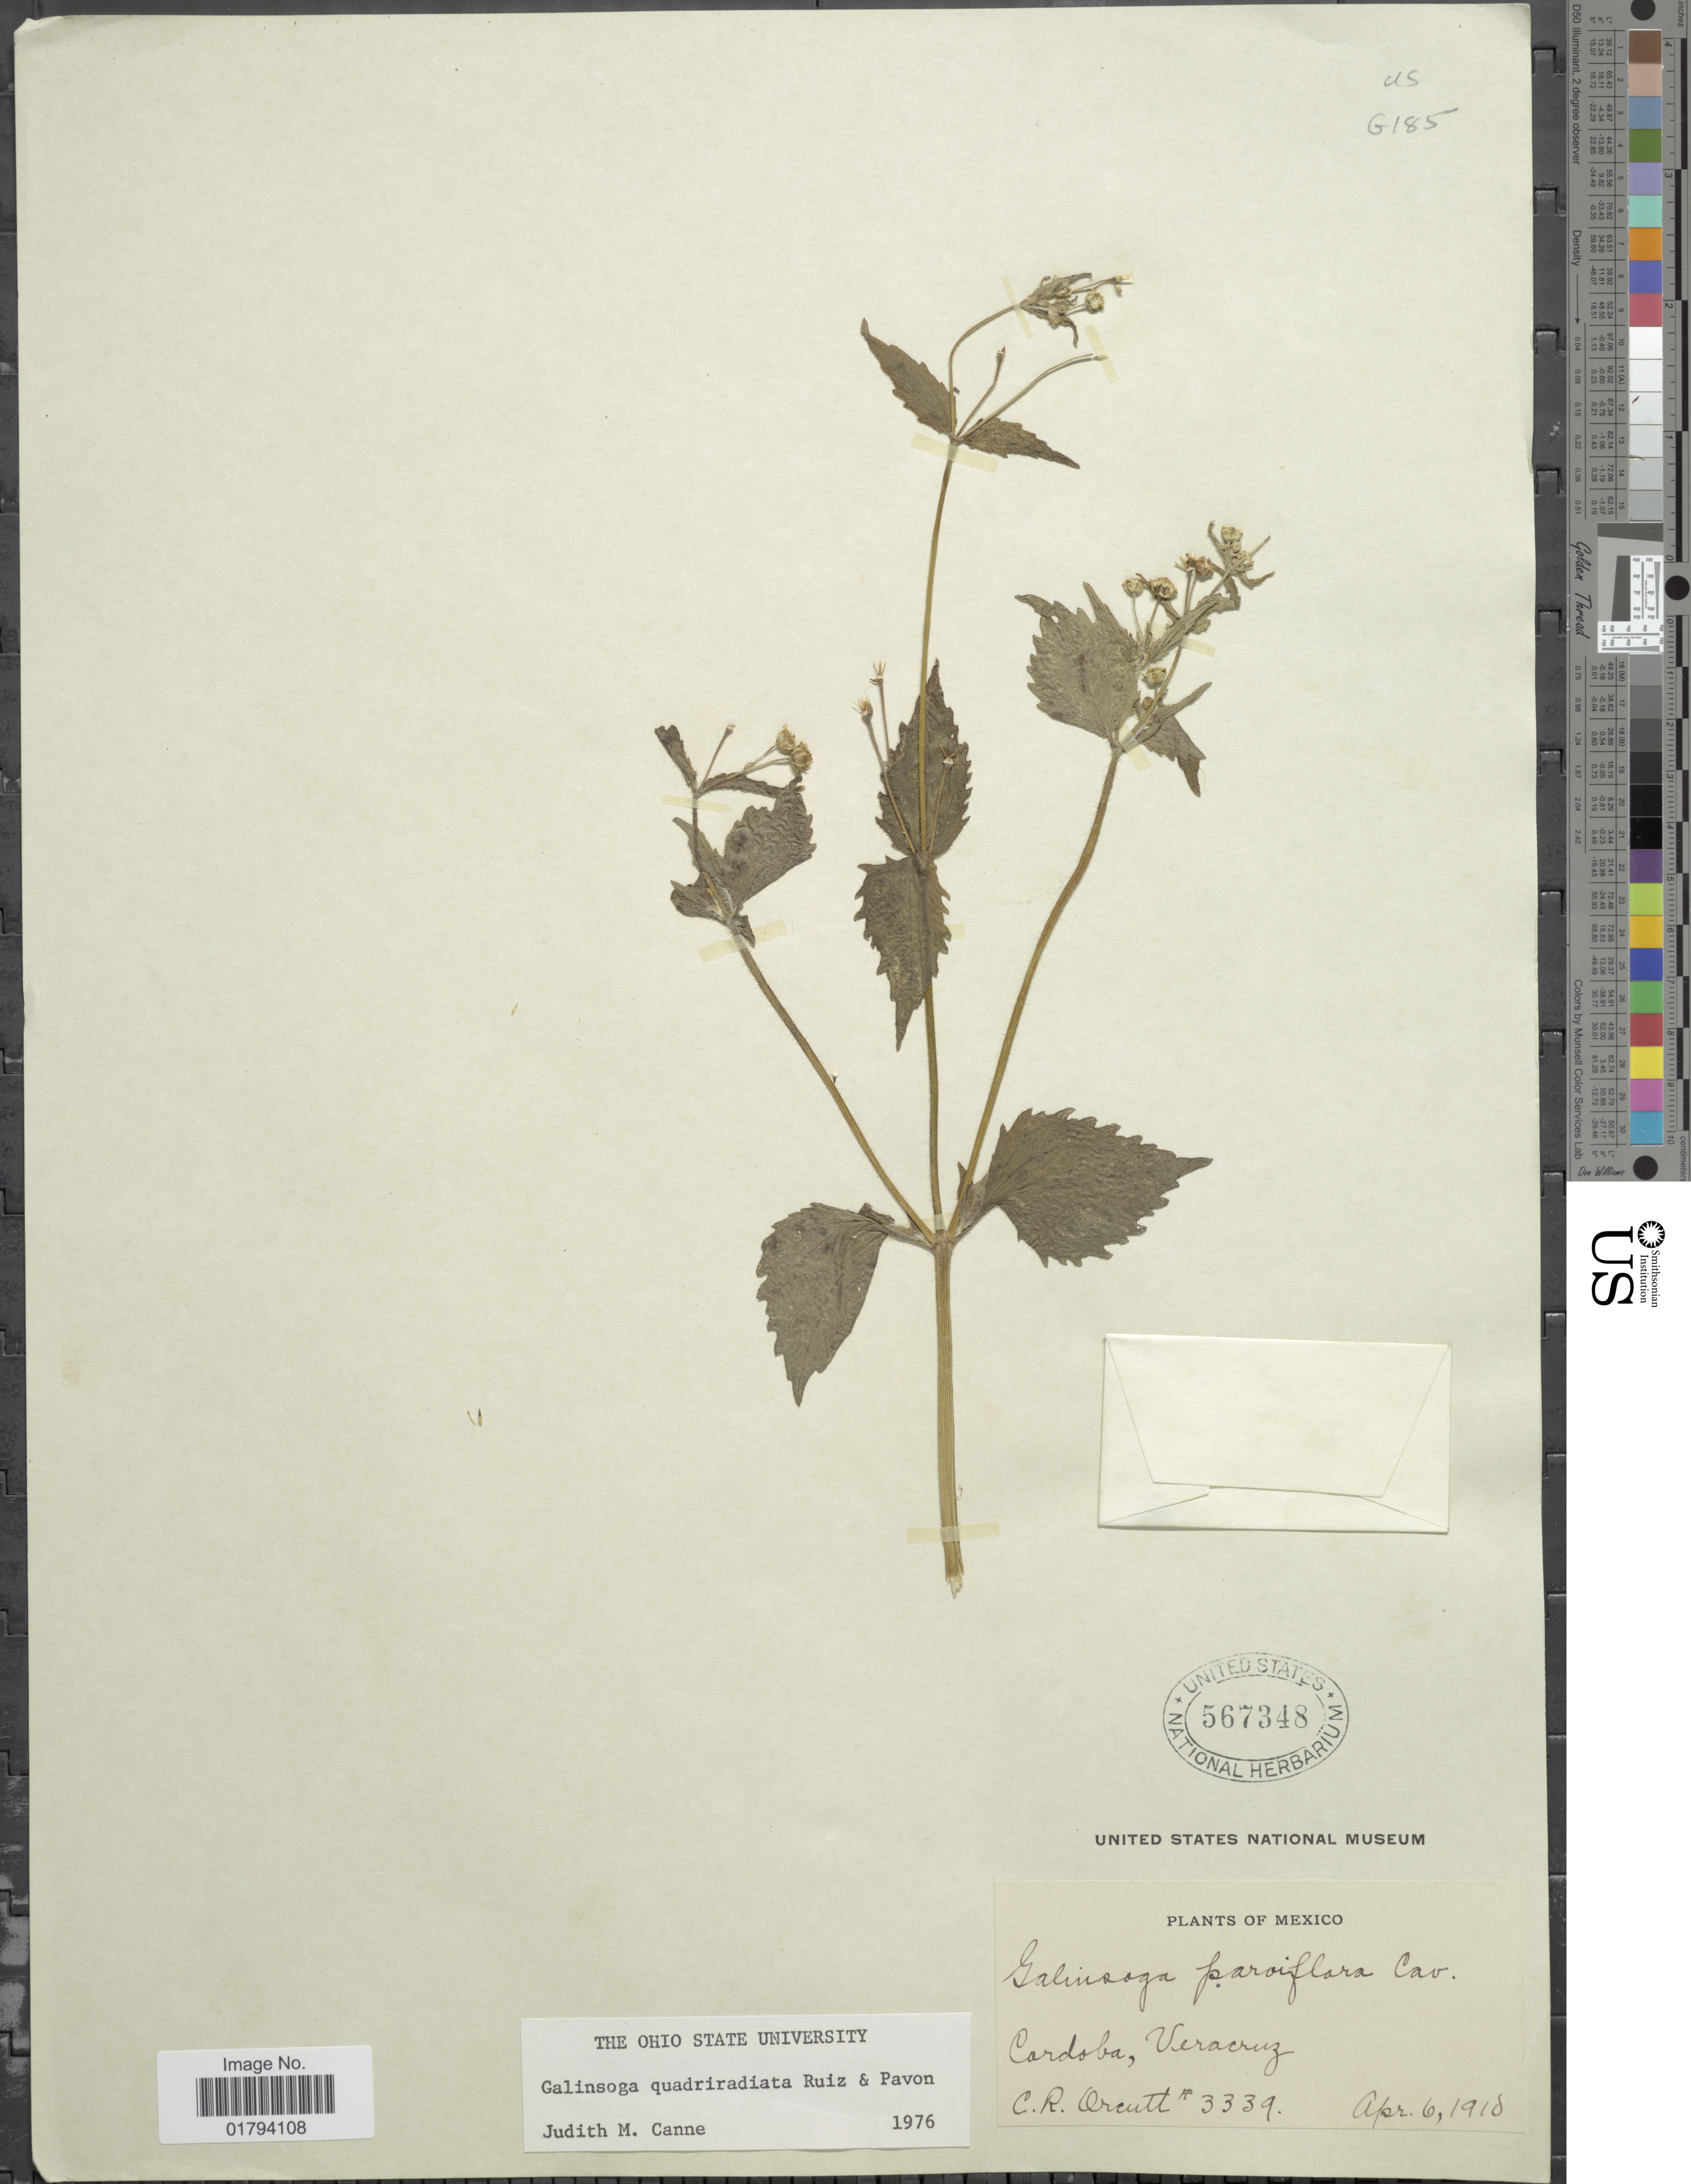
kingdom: Plantae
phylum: Tracheophyta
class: Magnoliopsida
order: Asterales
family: Asteraceae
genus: Galinsoga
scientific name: Galinsoga quadriradiata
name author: Ruiz & Pav.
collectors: C. R. Orcutt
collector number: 3339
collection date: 1918-04-06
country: Mexico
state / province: Veracruz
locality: Cordoba, Veracruz.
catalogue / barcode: US 567348